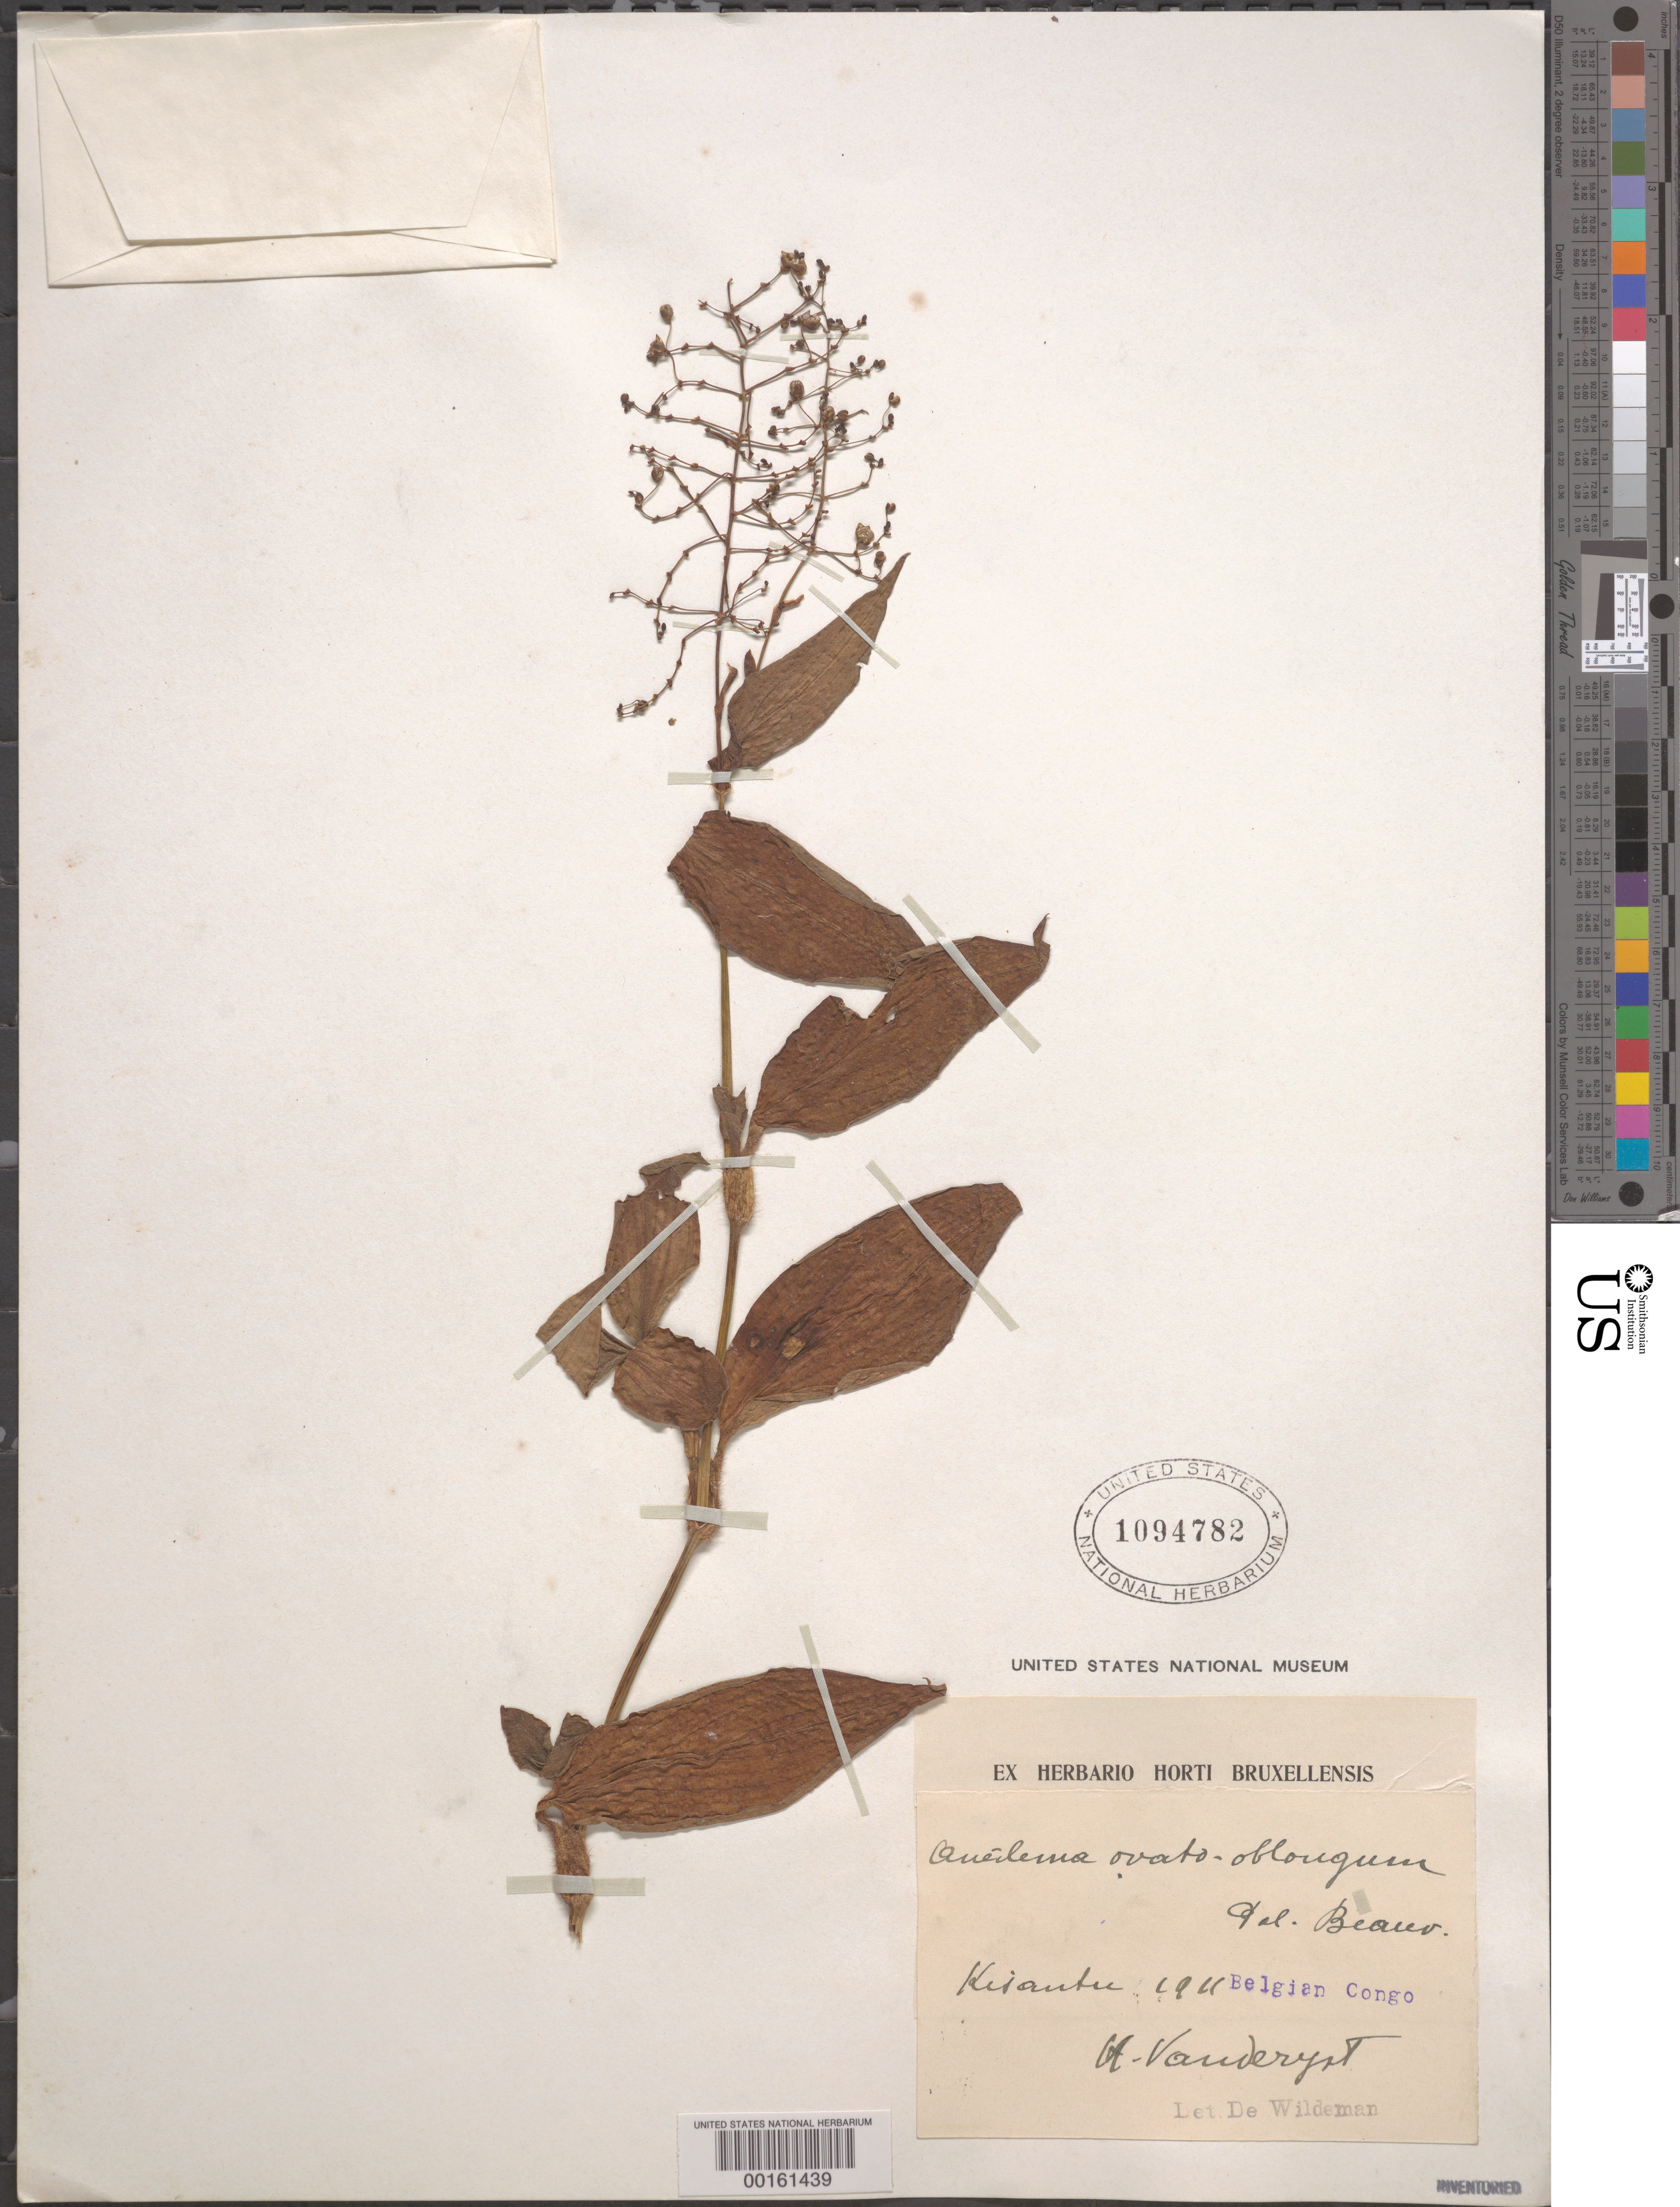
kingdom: Plantae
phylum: Tracheophyta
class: Liliopsida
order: Commelinales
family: Commelinaceae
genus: Aneilema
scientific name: Aneilema umbrosum subsp. umbrosum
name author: (Vahl) Kunth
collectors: H. J. R. Vanderyst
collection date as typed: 1911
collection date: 1911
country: Congo, Democratic Republic of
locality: Kisanbu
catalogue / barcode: US 1094782